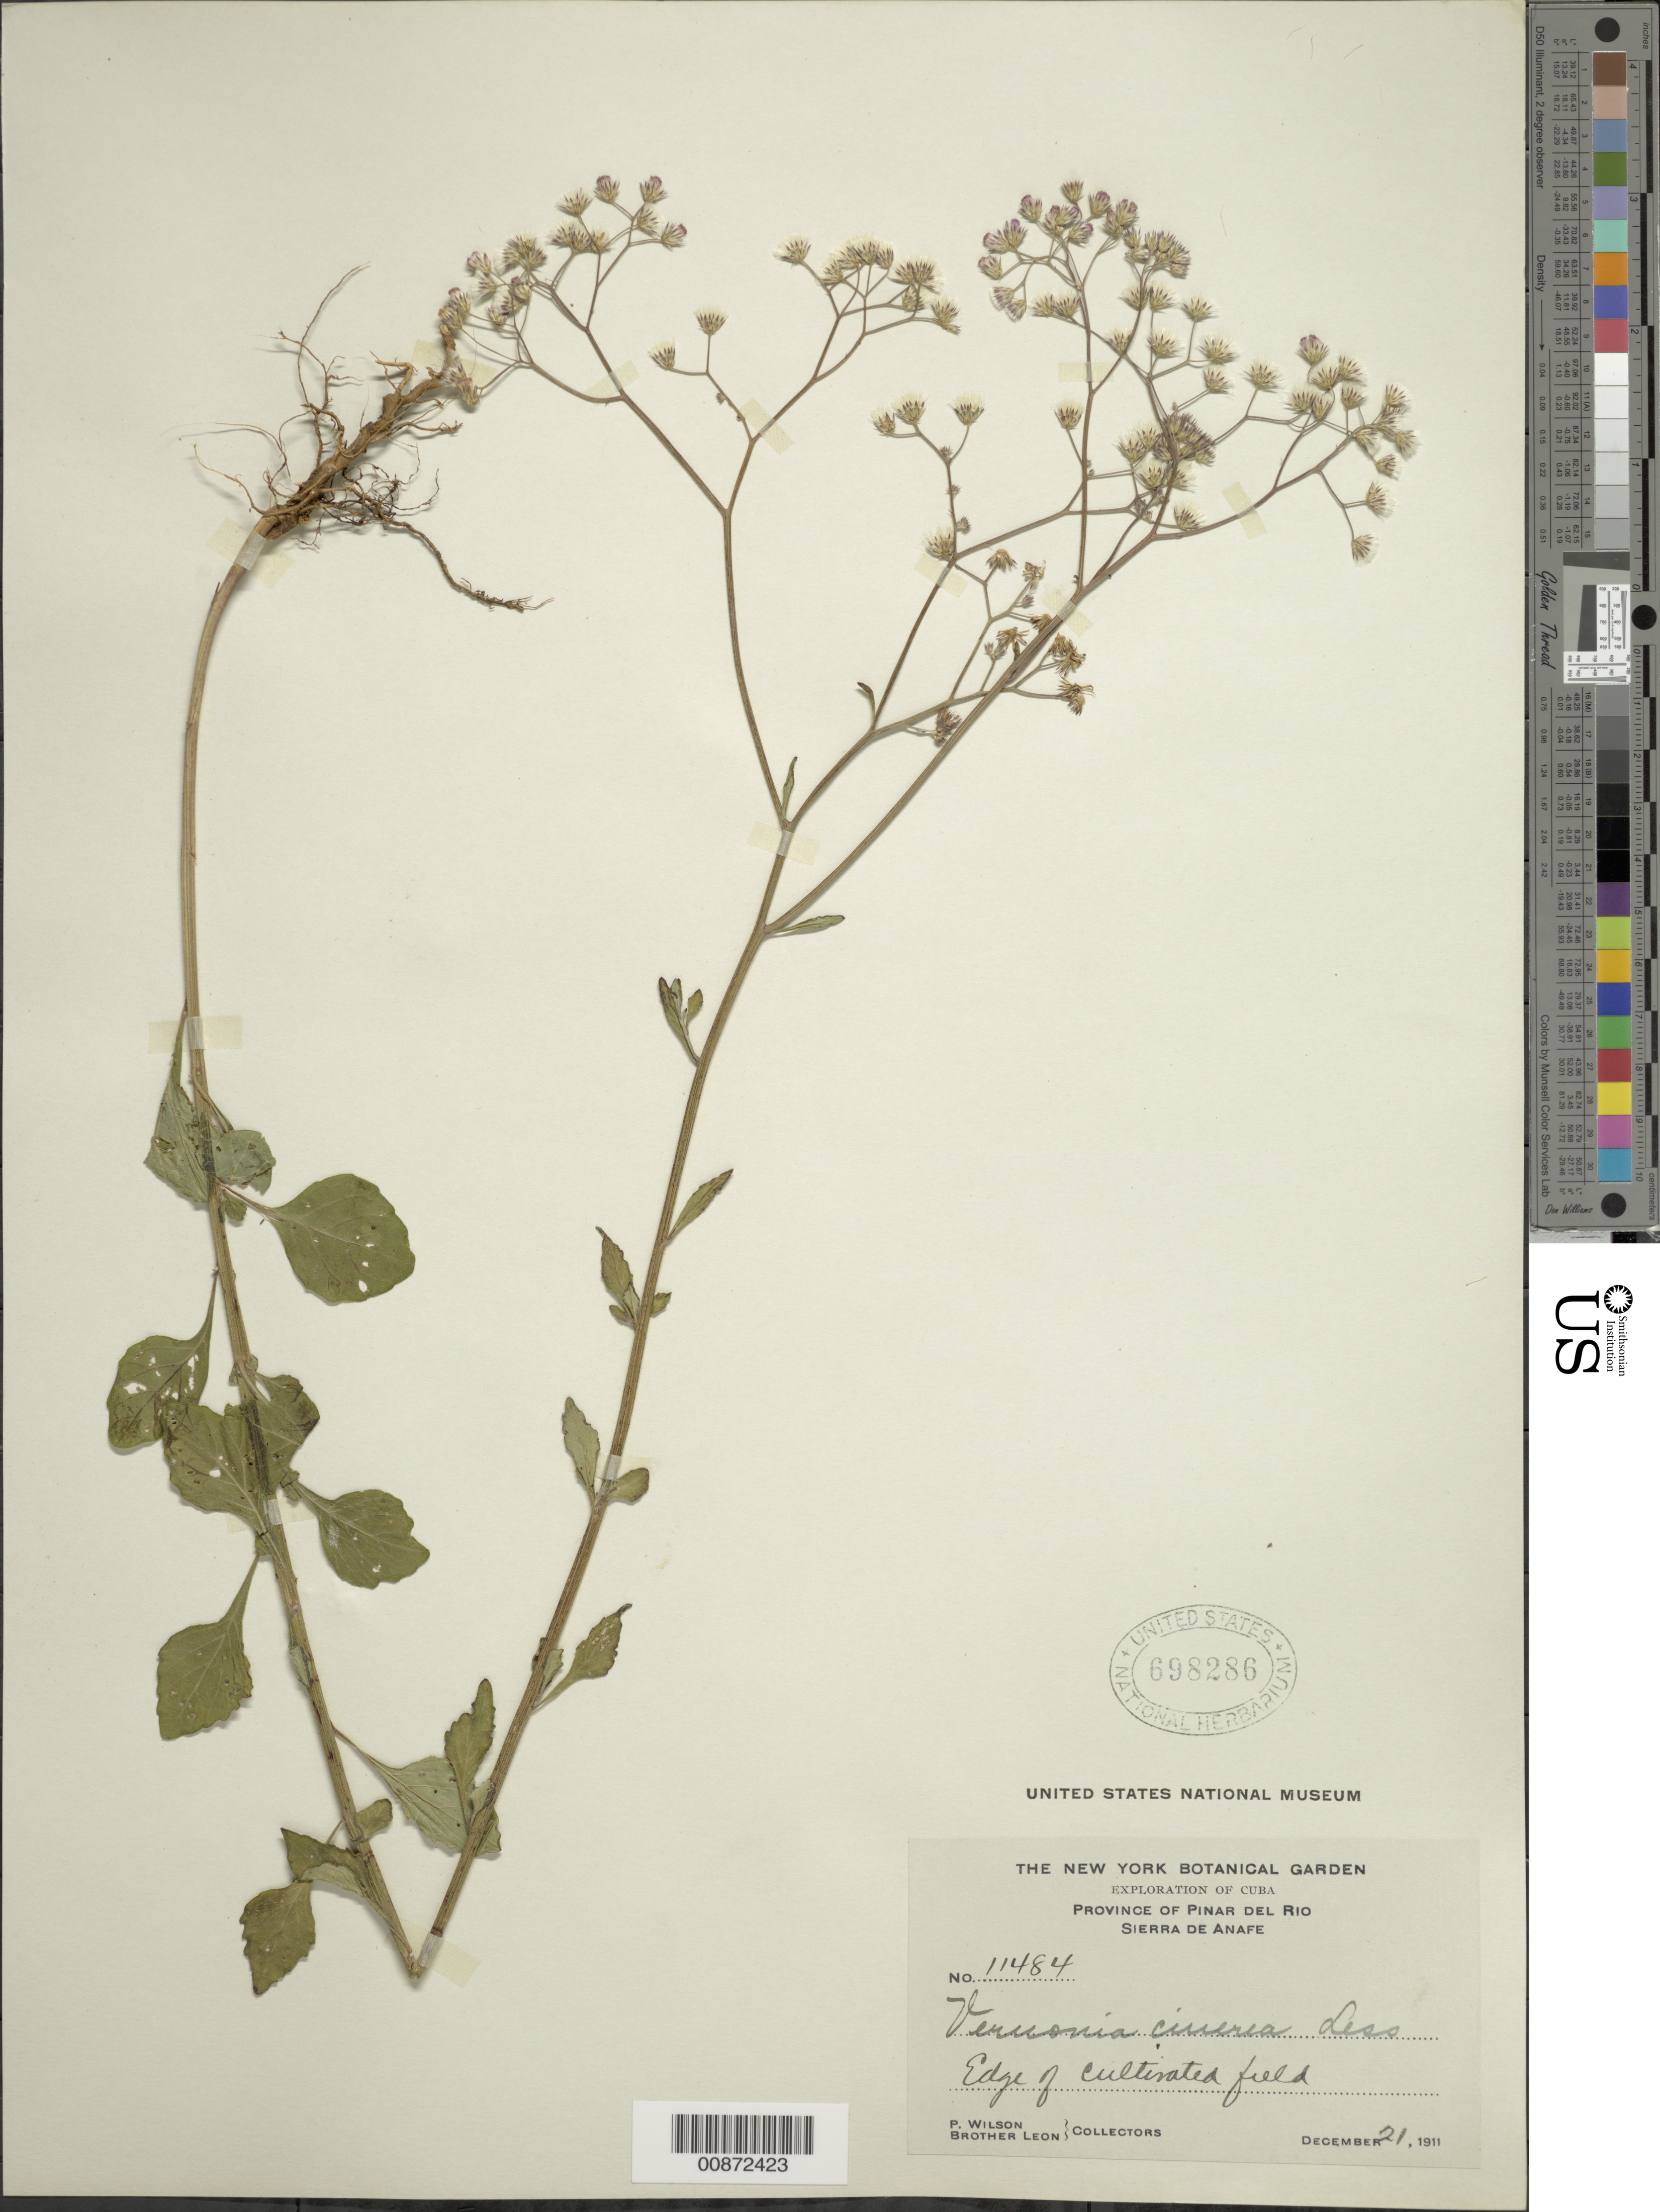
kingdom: Plantae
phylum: Tracheophyta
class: Magnoliopsida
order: Asterales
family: Asteraceae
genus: Cyanthillium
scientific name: Cyanthillium cinereum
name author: (L.) H. Rob.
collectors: P. Wilson & Bro. León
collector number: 11484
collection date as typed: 21 Dec 1911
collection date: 1911-12-21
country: Cuba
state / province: Pinar del Río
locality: Sierra de Anafe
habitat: Edge of cultivated field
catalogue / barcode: US 698286